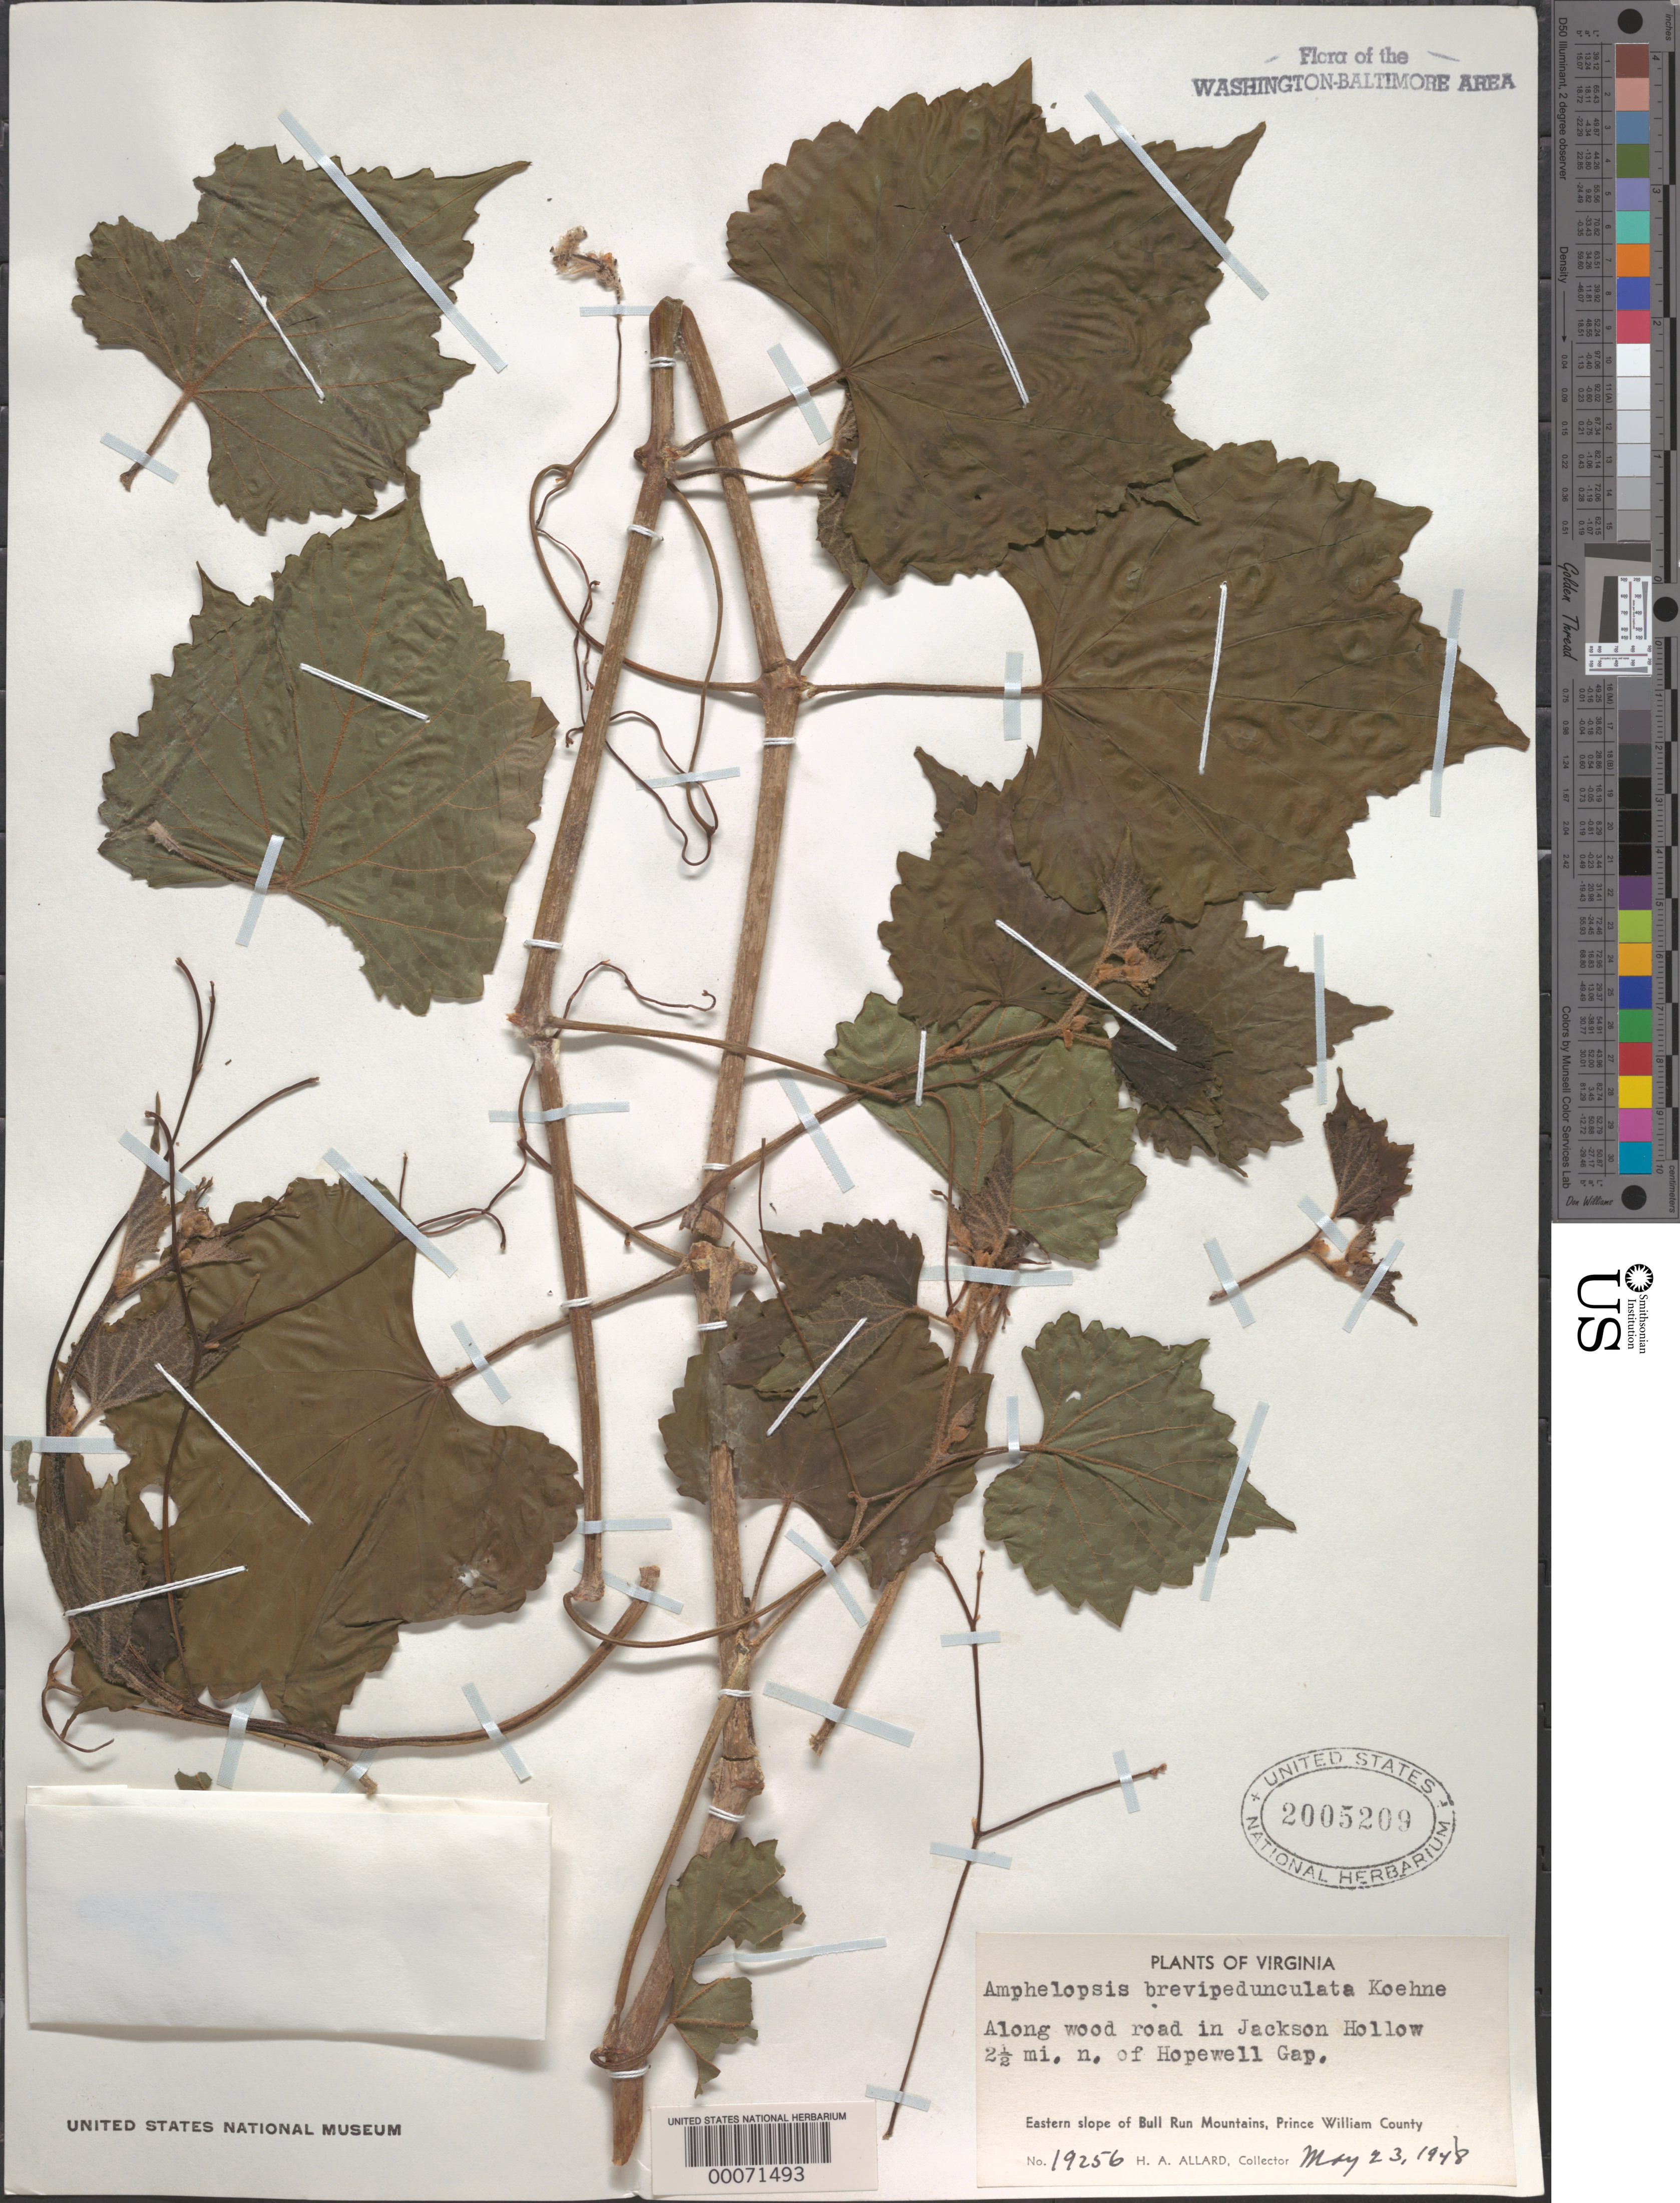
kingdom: Plantae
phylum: Tracheophyta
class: Magnoliopsida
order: Vitales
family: Vitaceae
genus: Ampelopsis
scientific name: Ampelopsis brevipedunculata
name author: (Maxim.) Trautv.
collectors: H. A. Allard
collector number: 19256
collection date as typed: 23 May 1948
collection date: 1948-05-23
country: United States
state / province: Virginia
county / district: Prince William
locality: Jackson Hollow, north of Hopewell Gap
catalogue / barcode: US 2005209